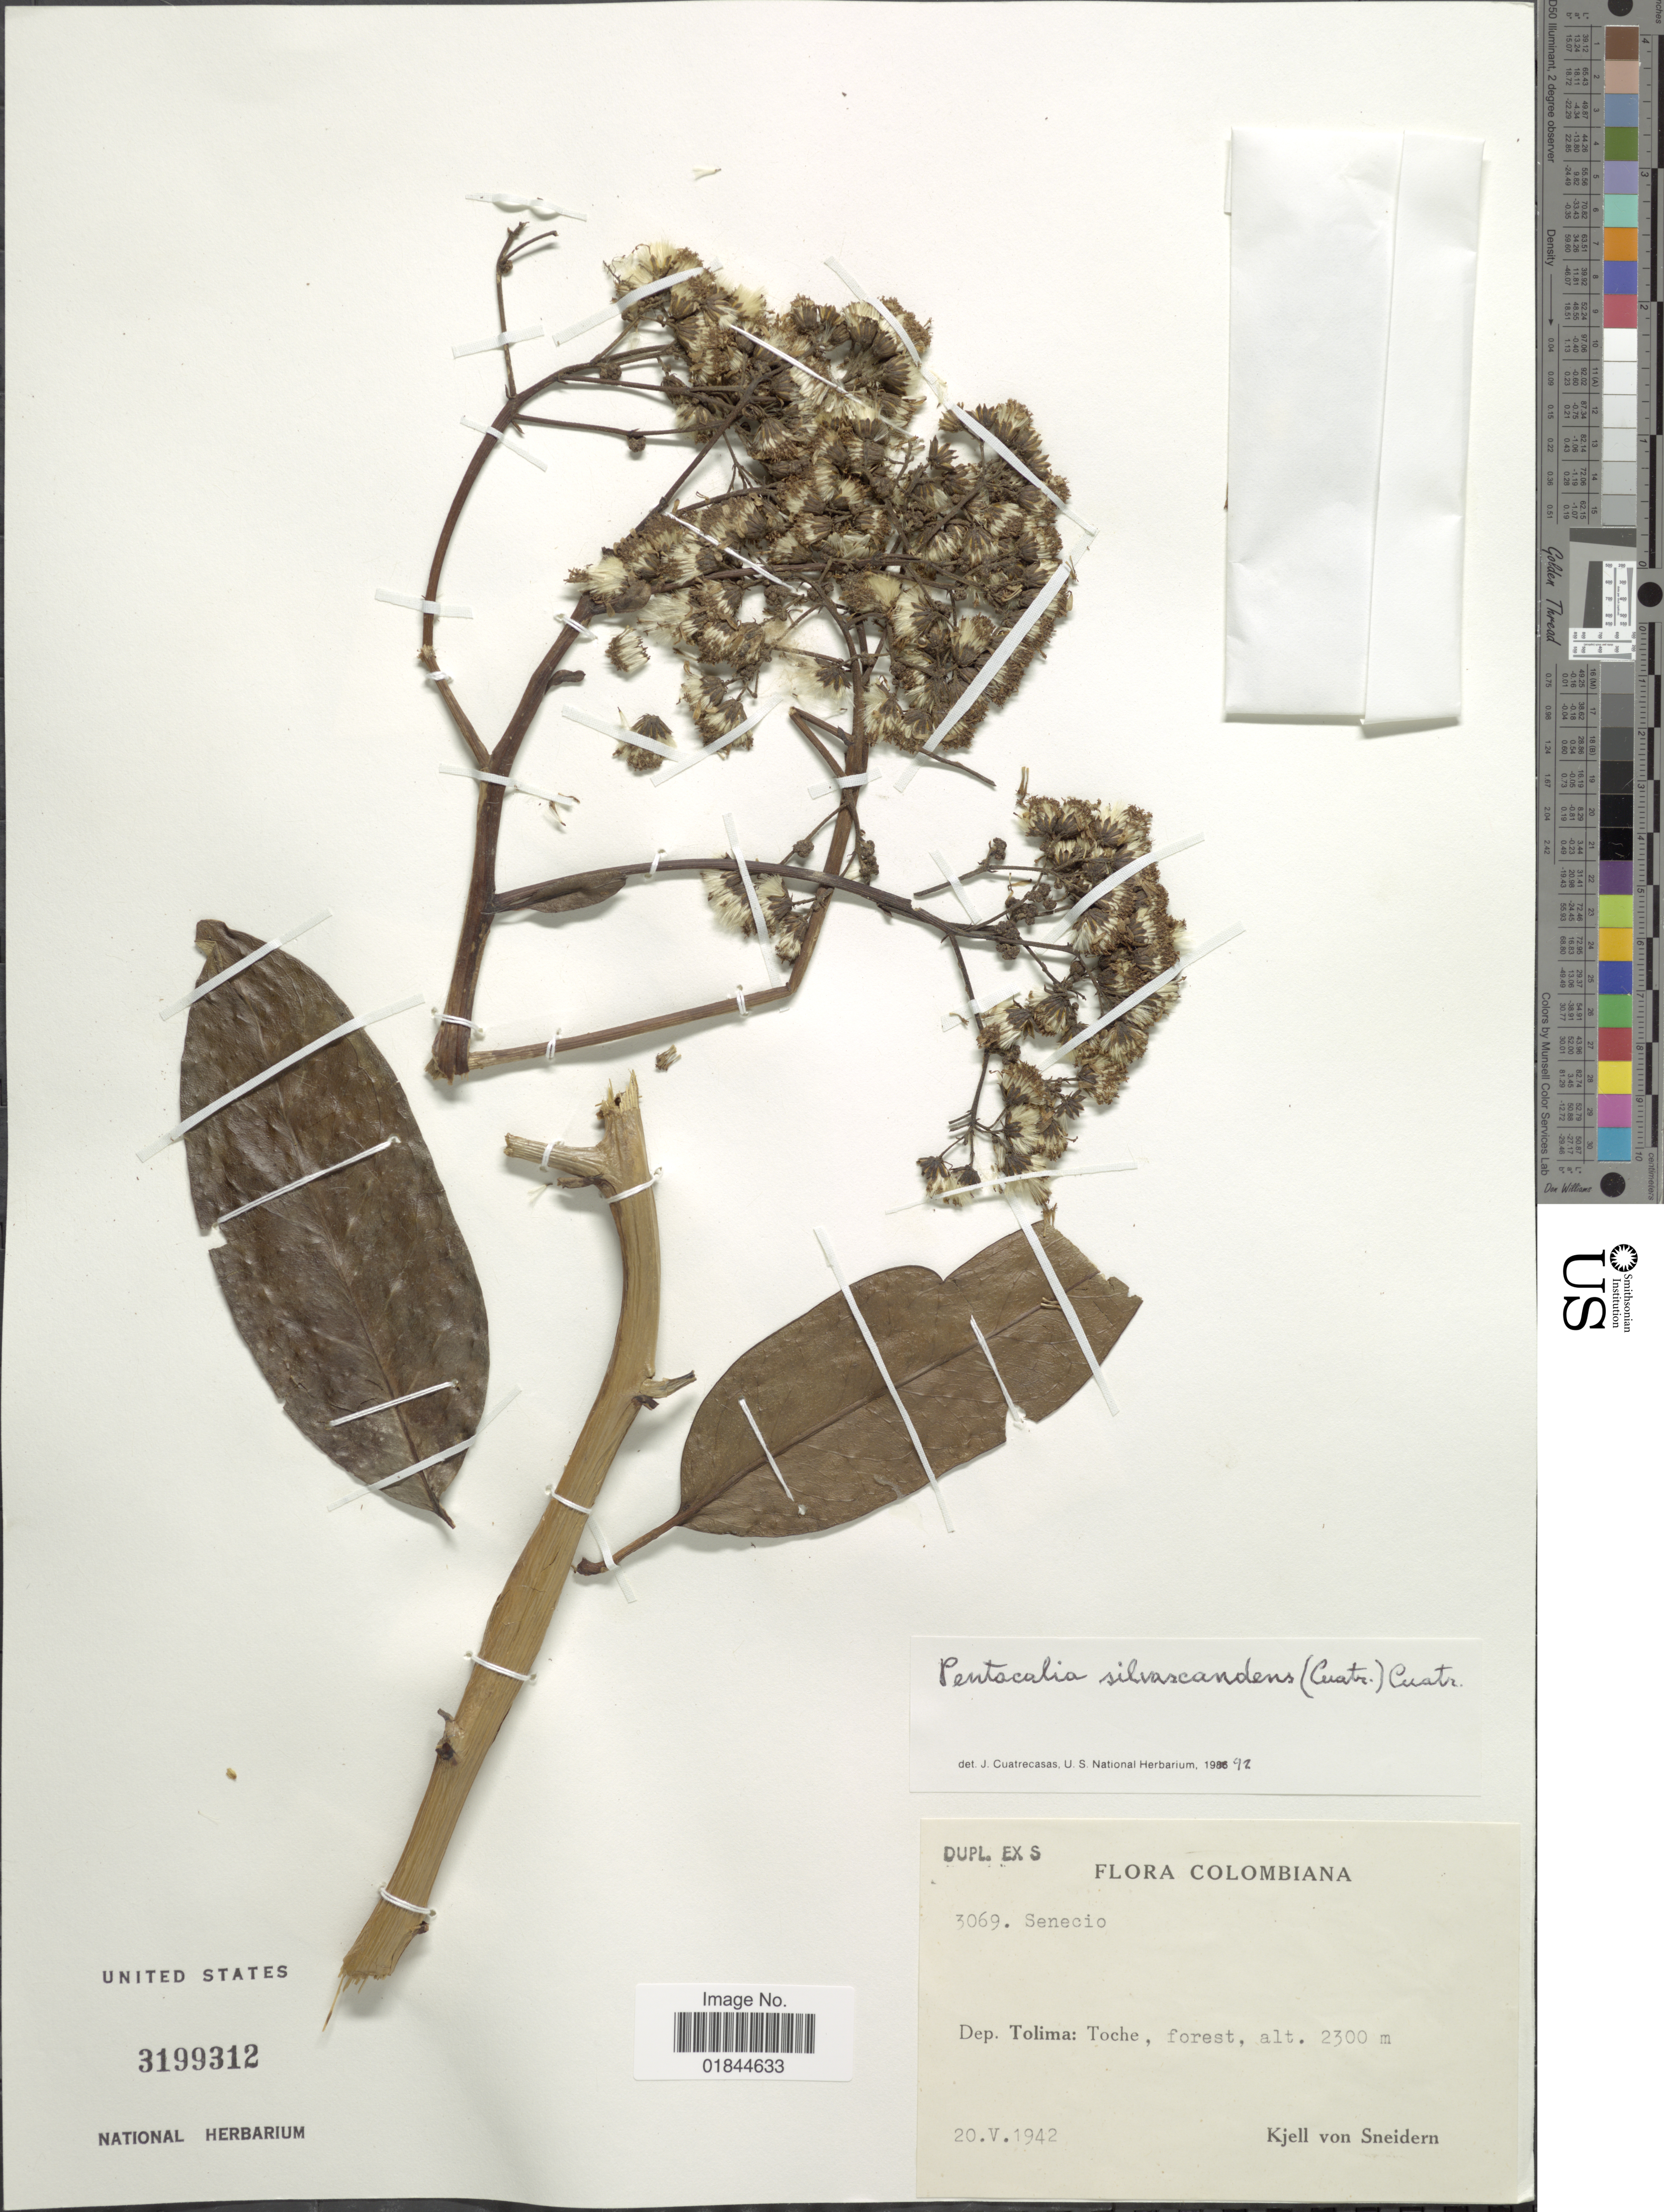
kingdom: Plantae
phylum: Tracheophyta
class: Magnoliopsida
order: Asterales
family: Asteraceae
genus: Pentacalia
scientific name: Pentacalia silvascandens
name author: (Cuatrec.) Cuatrec.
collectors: K. von Sneidern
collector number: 3069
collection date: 1942-05-20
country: Colombia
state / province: Tolima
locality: Toche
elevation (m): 2300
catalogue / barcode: US 3199312